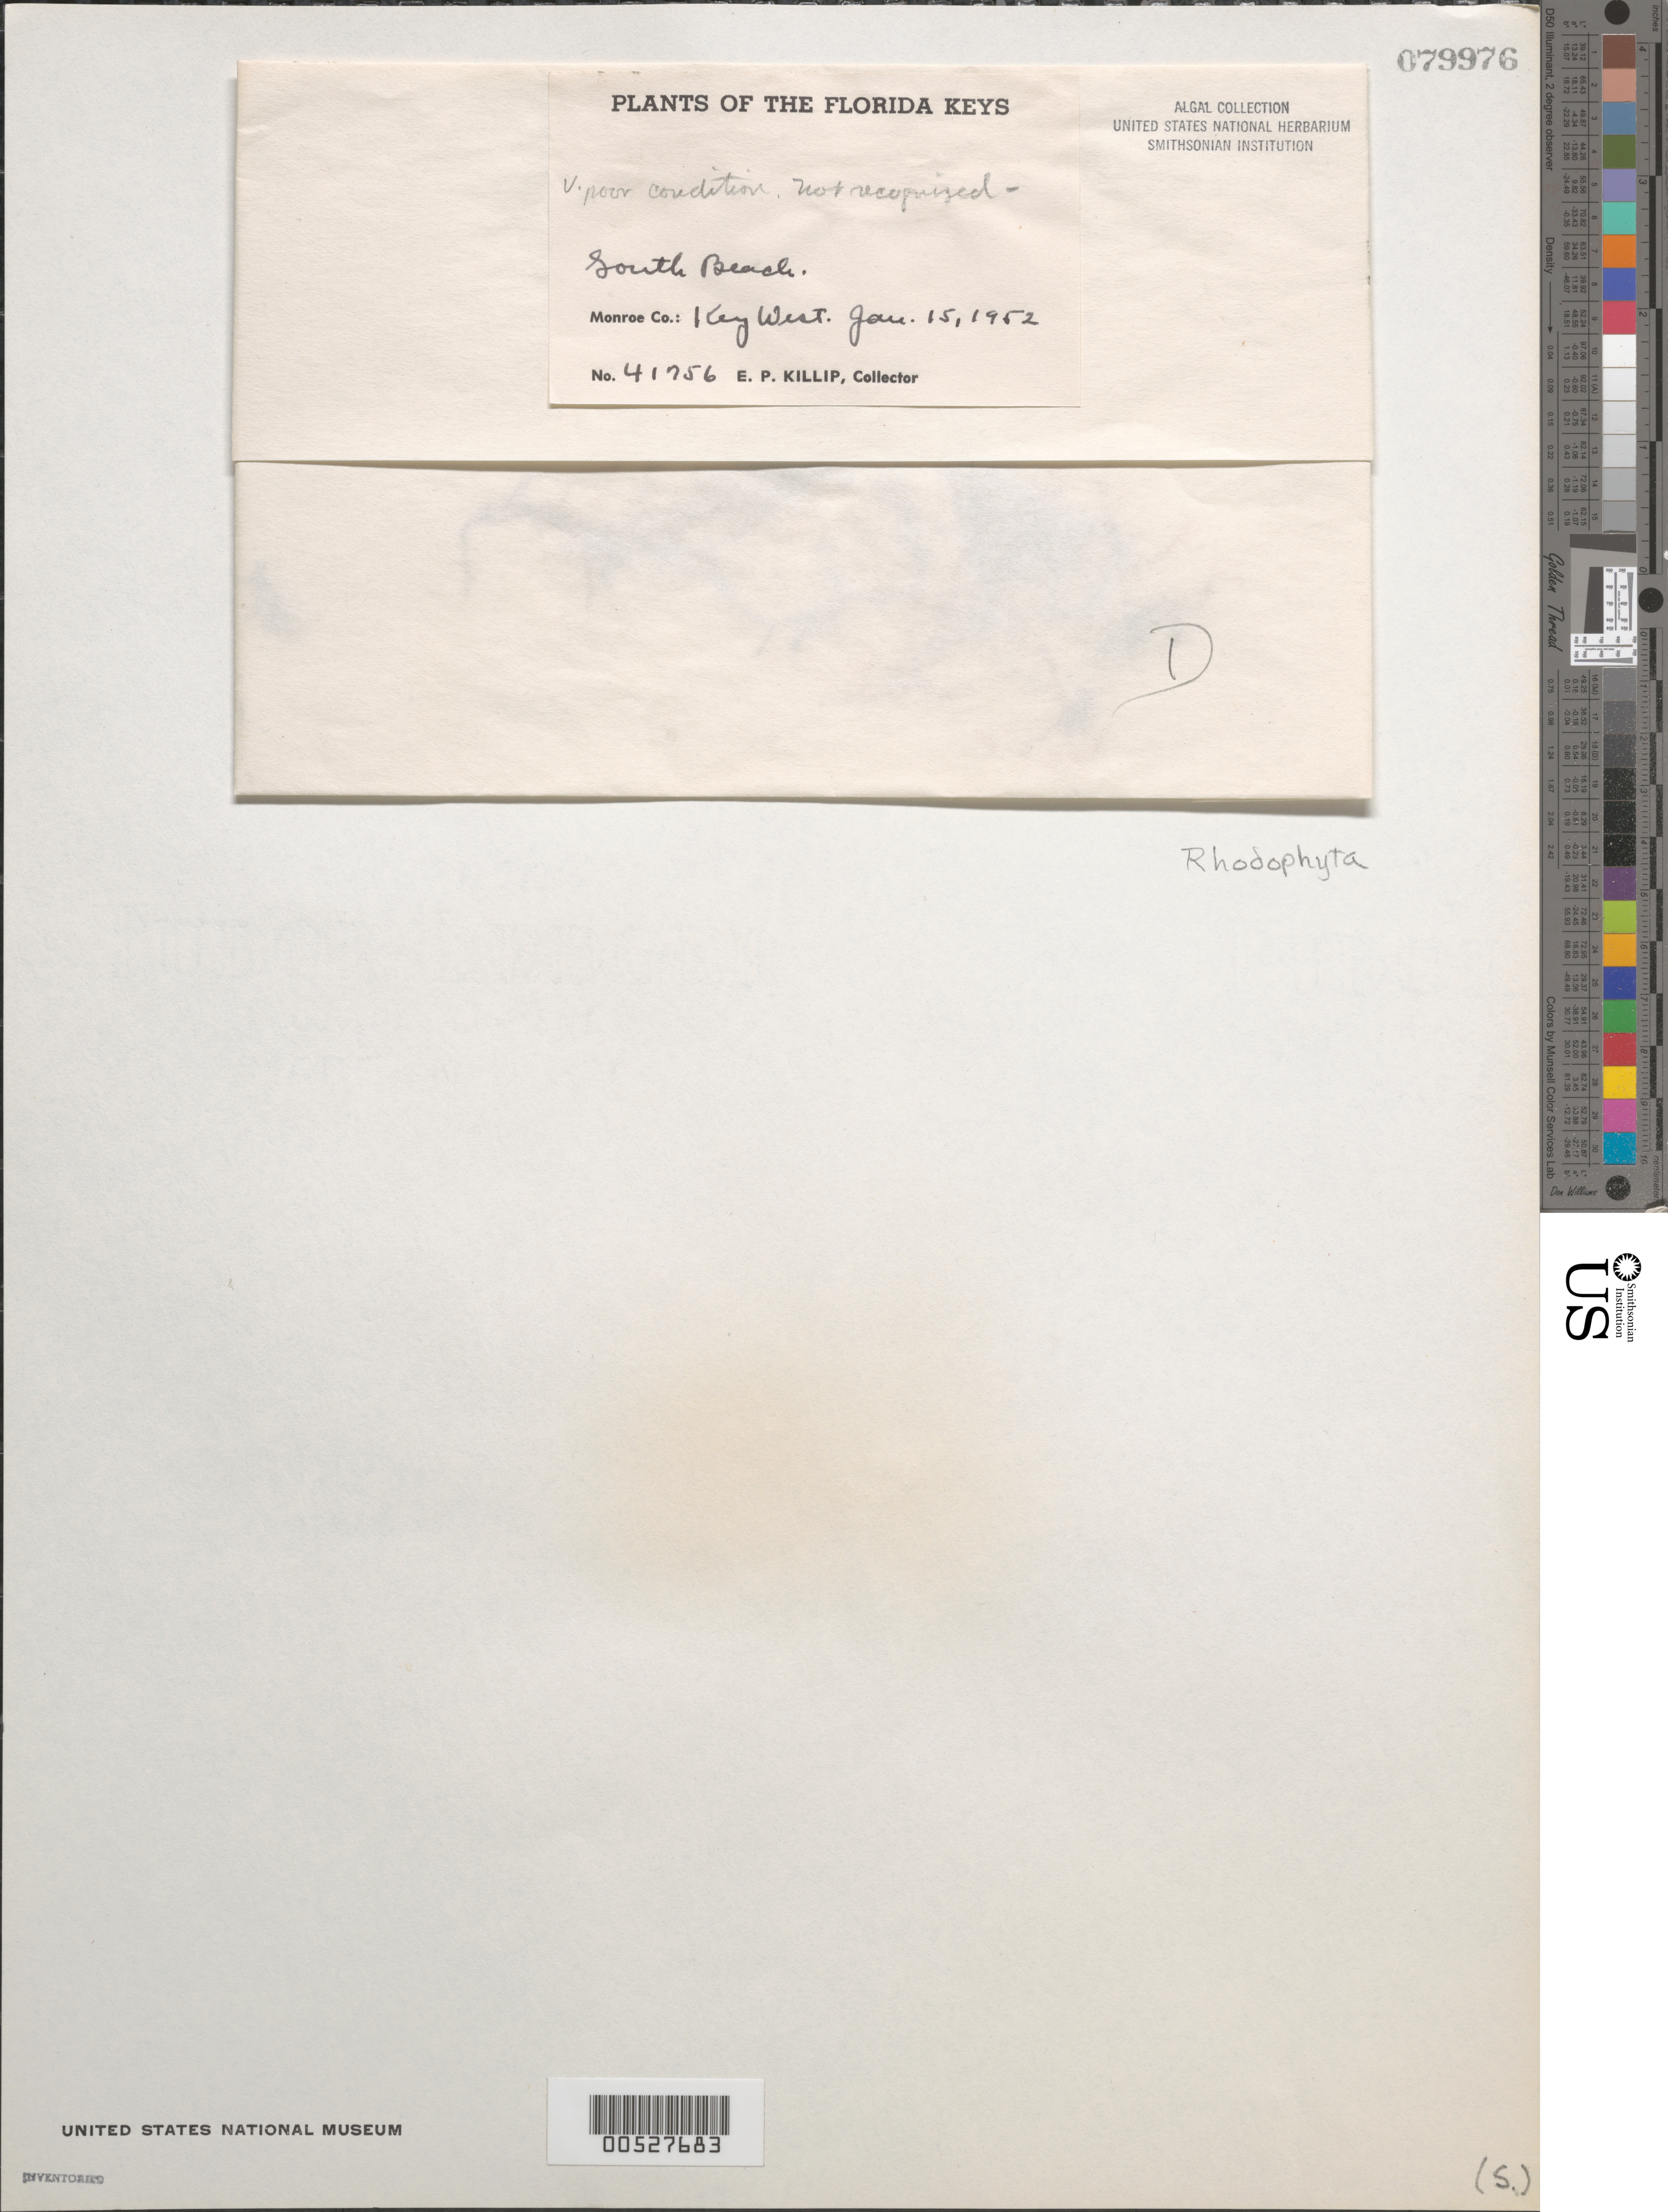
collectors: E. P. Killip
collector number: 41756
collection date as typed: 15 Jan 1952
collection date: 1952-01-15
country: United States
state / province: Florida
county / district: Monroe County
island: Key West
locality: South Beach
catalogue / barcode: US 79976